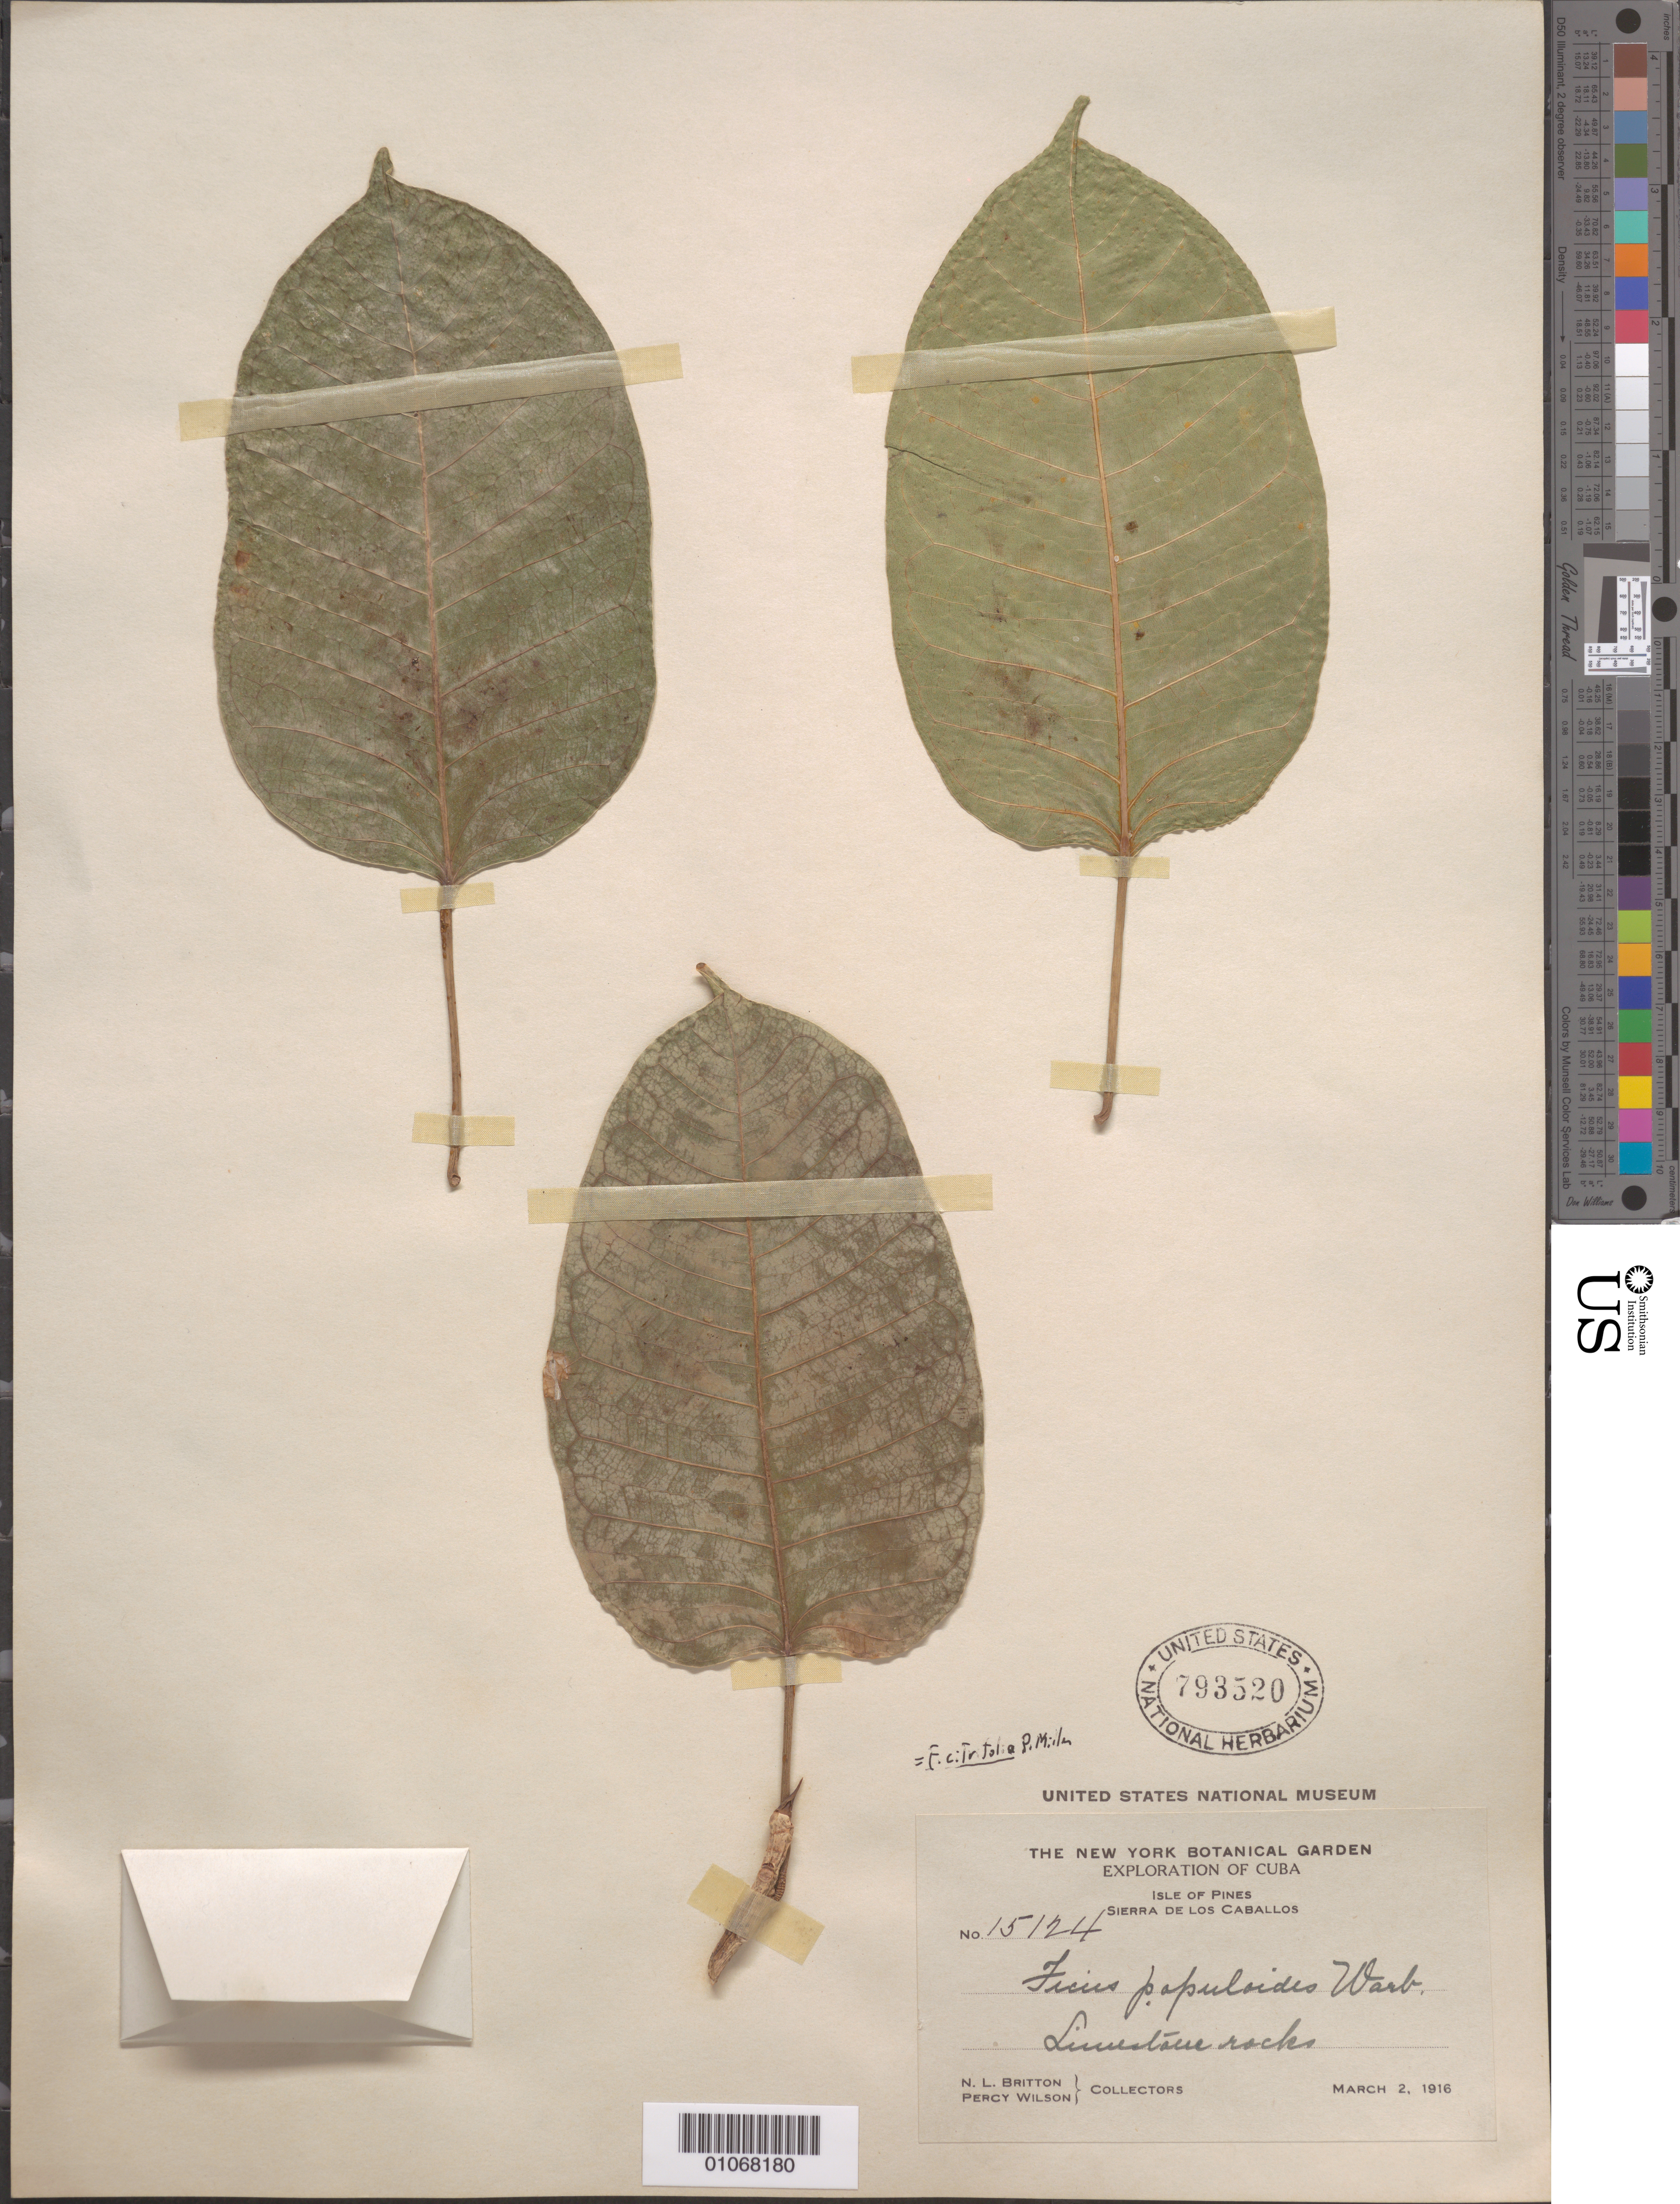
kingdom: Plantae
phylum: Tracheophyta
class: Magnoliopsida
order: Rosales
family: Moraceae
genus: Ficus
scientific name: Ficus citrifolia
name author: Mill.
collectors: N. Britton & P. Wilson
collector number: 15124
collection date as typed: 02 Mar 1916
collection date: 1916-03-02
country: Cuba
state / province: Isla de La Juventud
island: Isla de la Juventud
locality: Sierra de Los Caballos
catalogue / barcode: US 793520